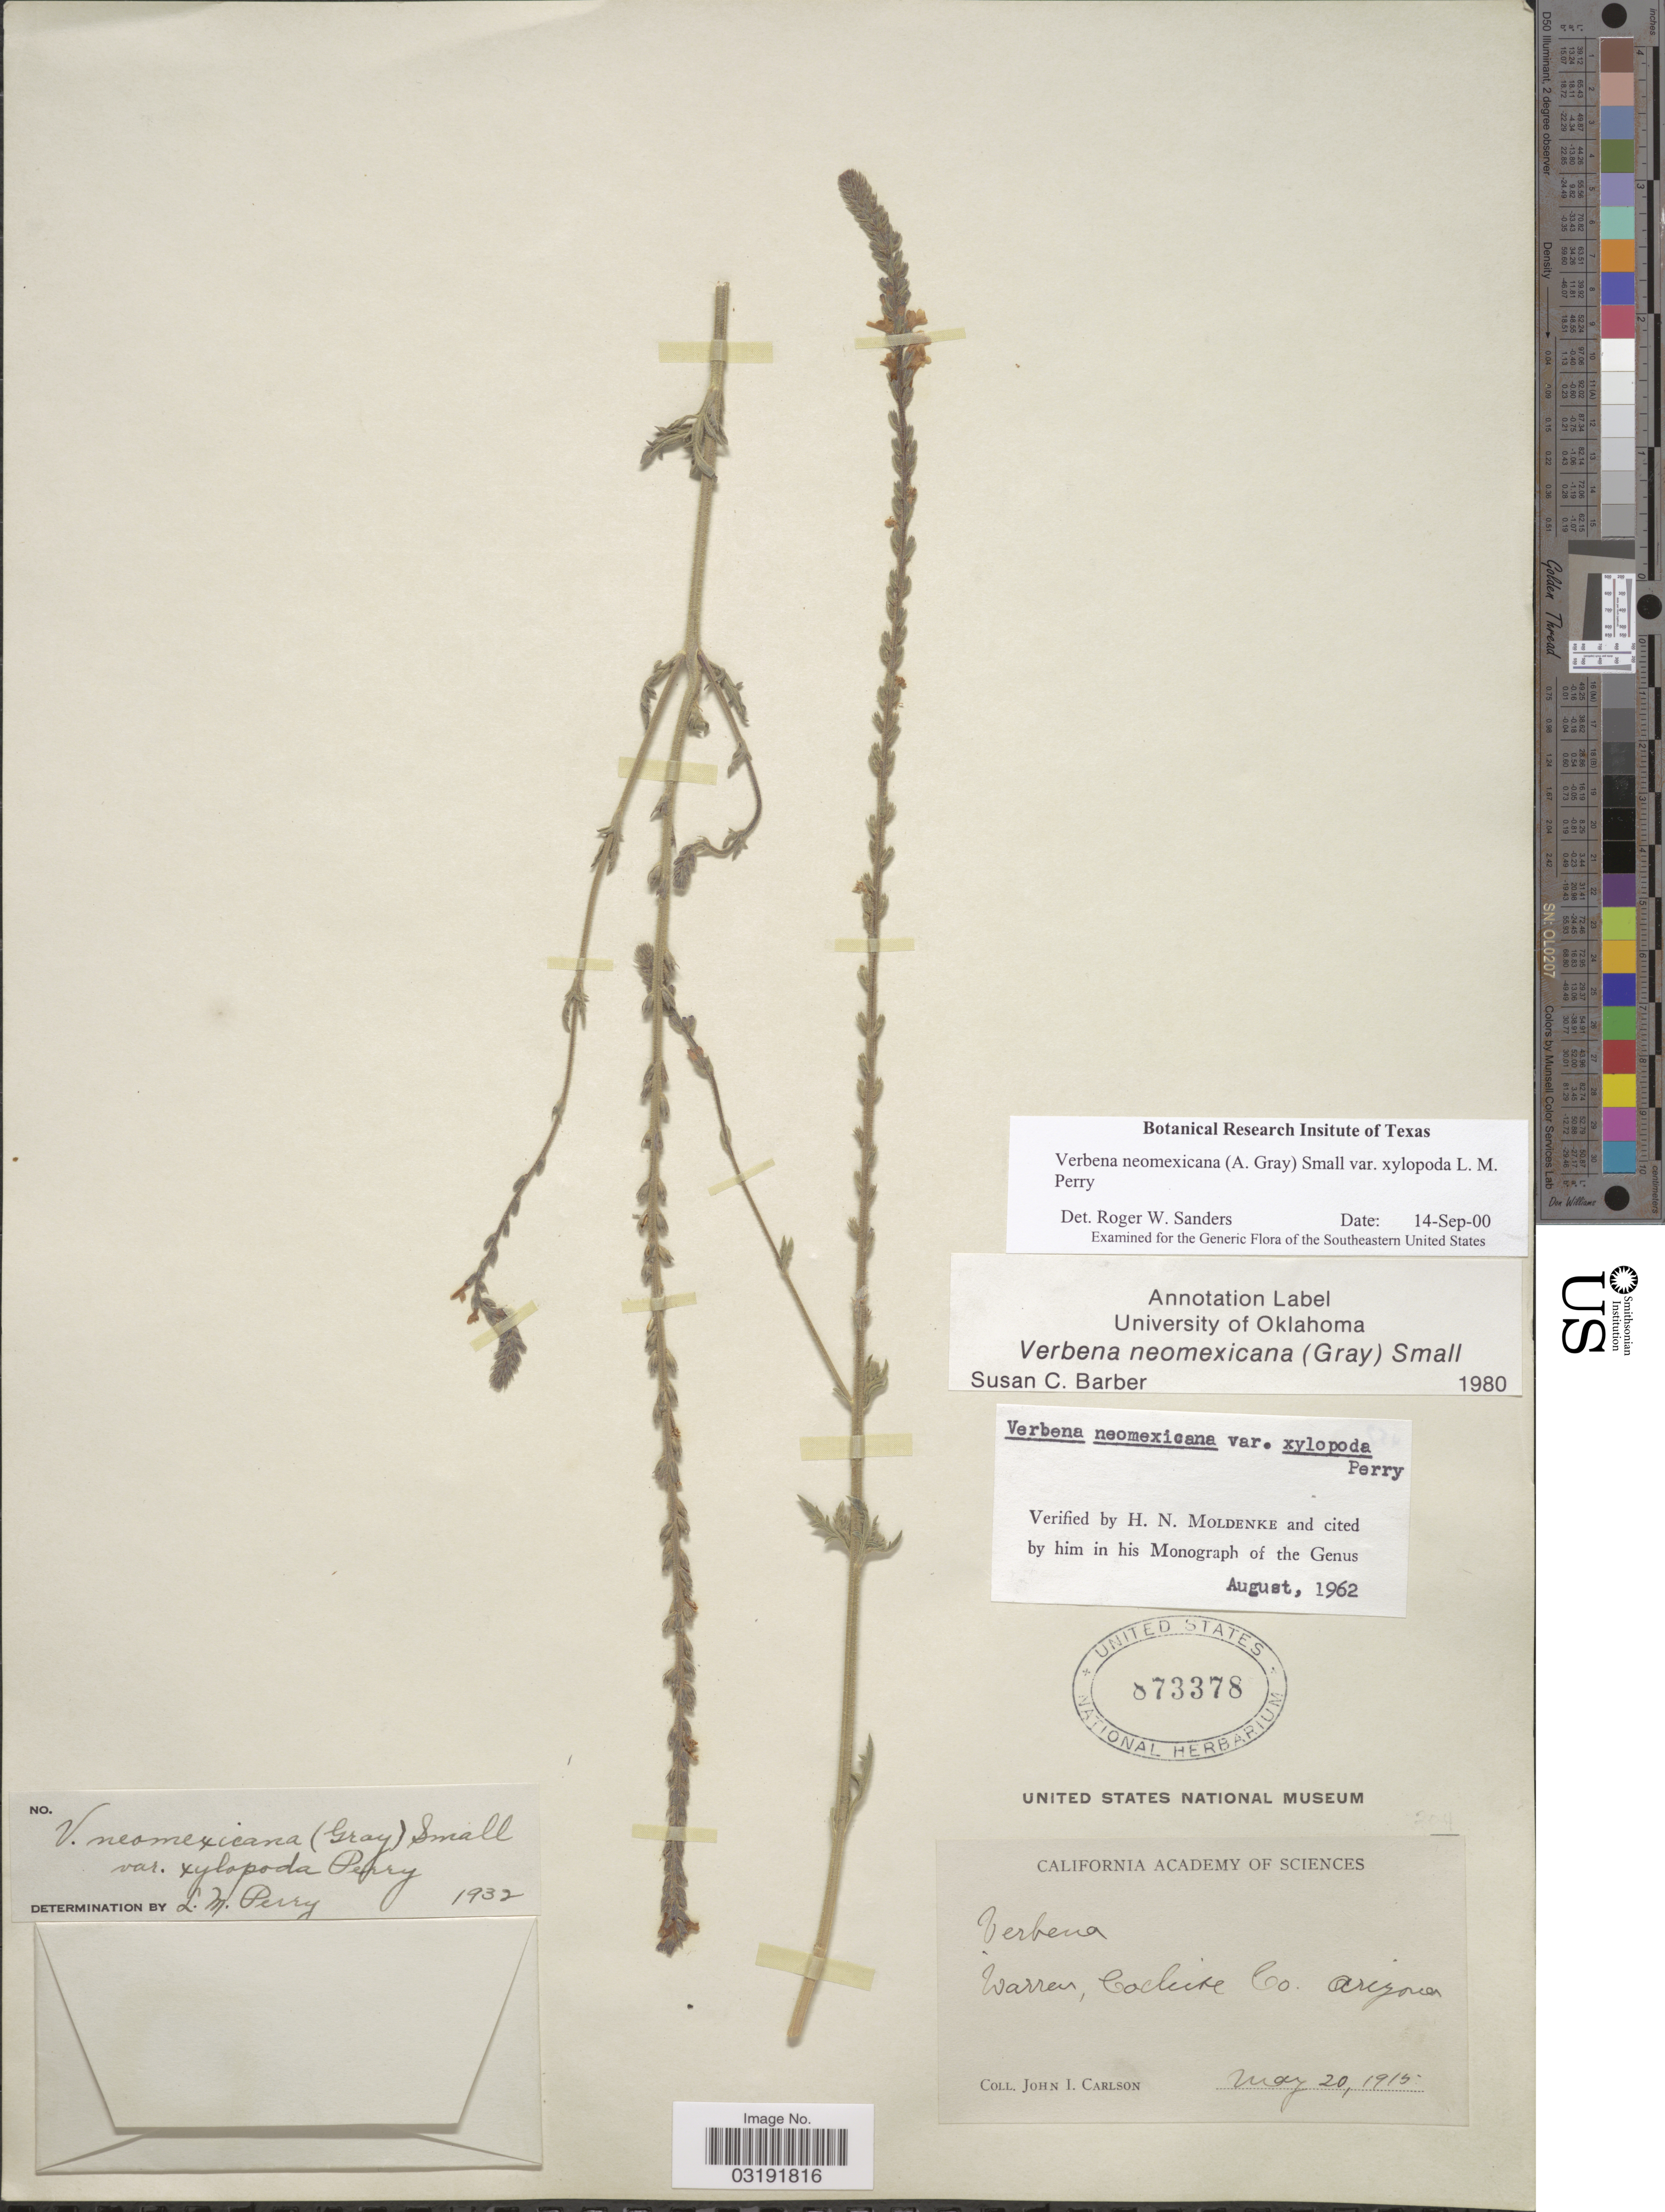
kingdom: Plantae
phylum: Tracheophyta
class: Magnoliopsida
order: Lamiales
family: Verbenaceae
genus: Verbena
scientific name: Verbena neomexicana var. xylopoda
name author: L.M. Perry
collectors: J. Carlson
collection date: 1915-05-20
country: United States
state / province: Arizona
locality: Warren, Cochise Co.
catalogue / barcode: US 873378